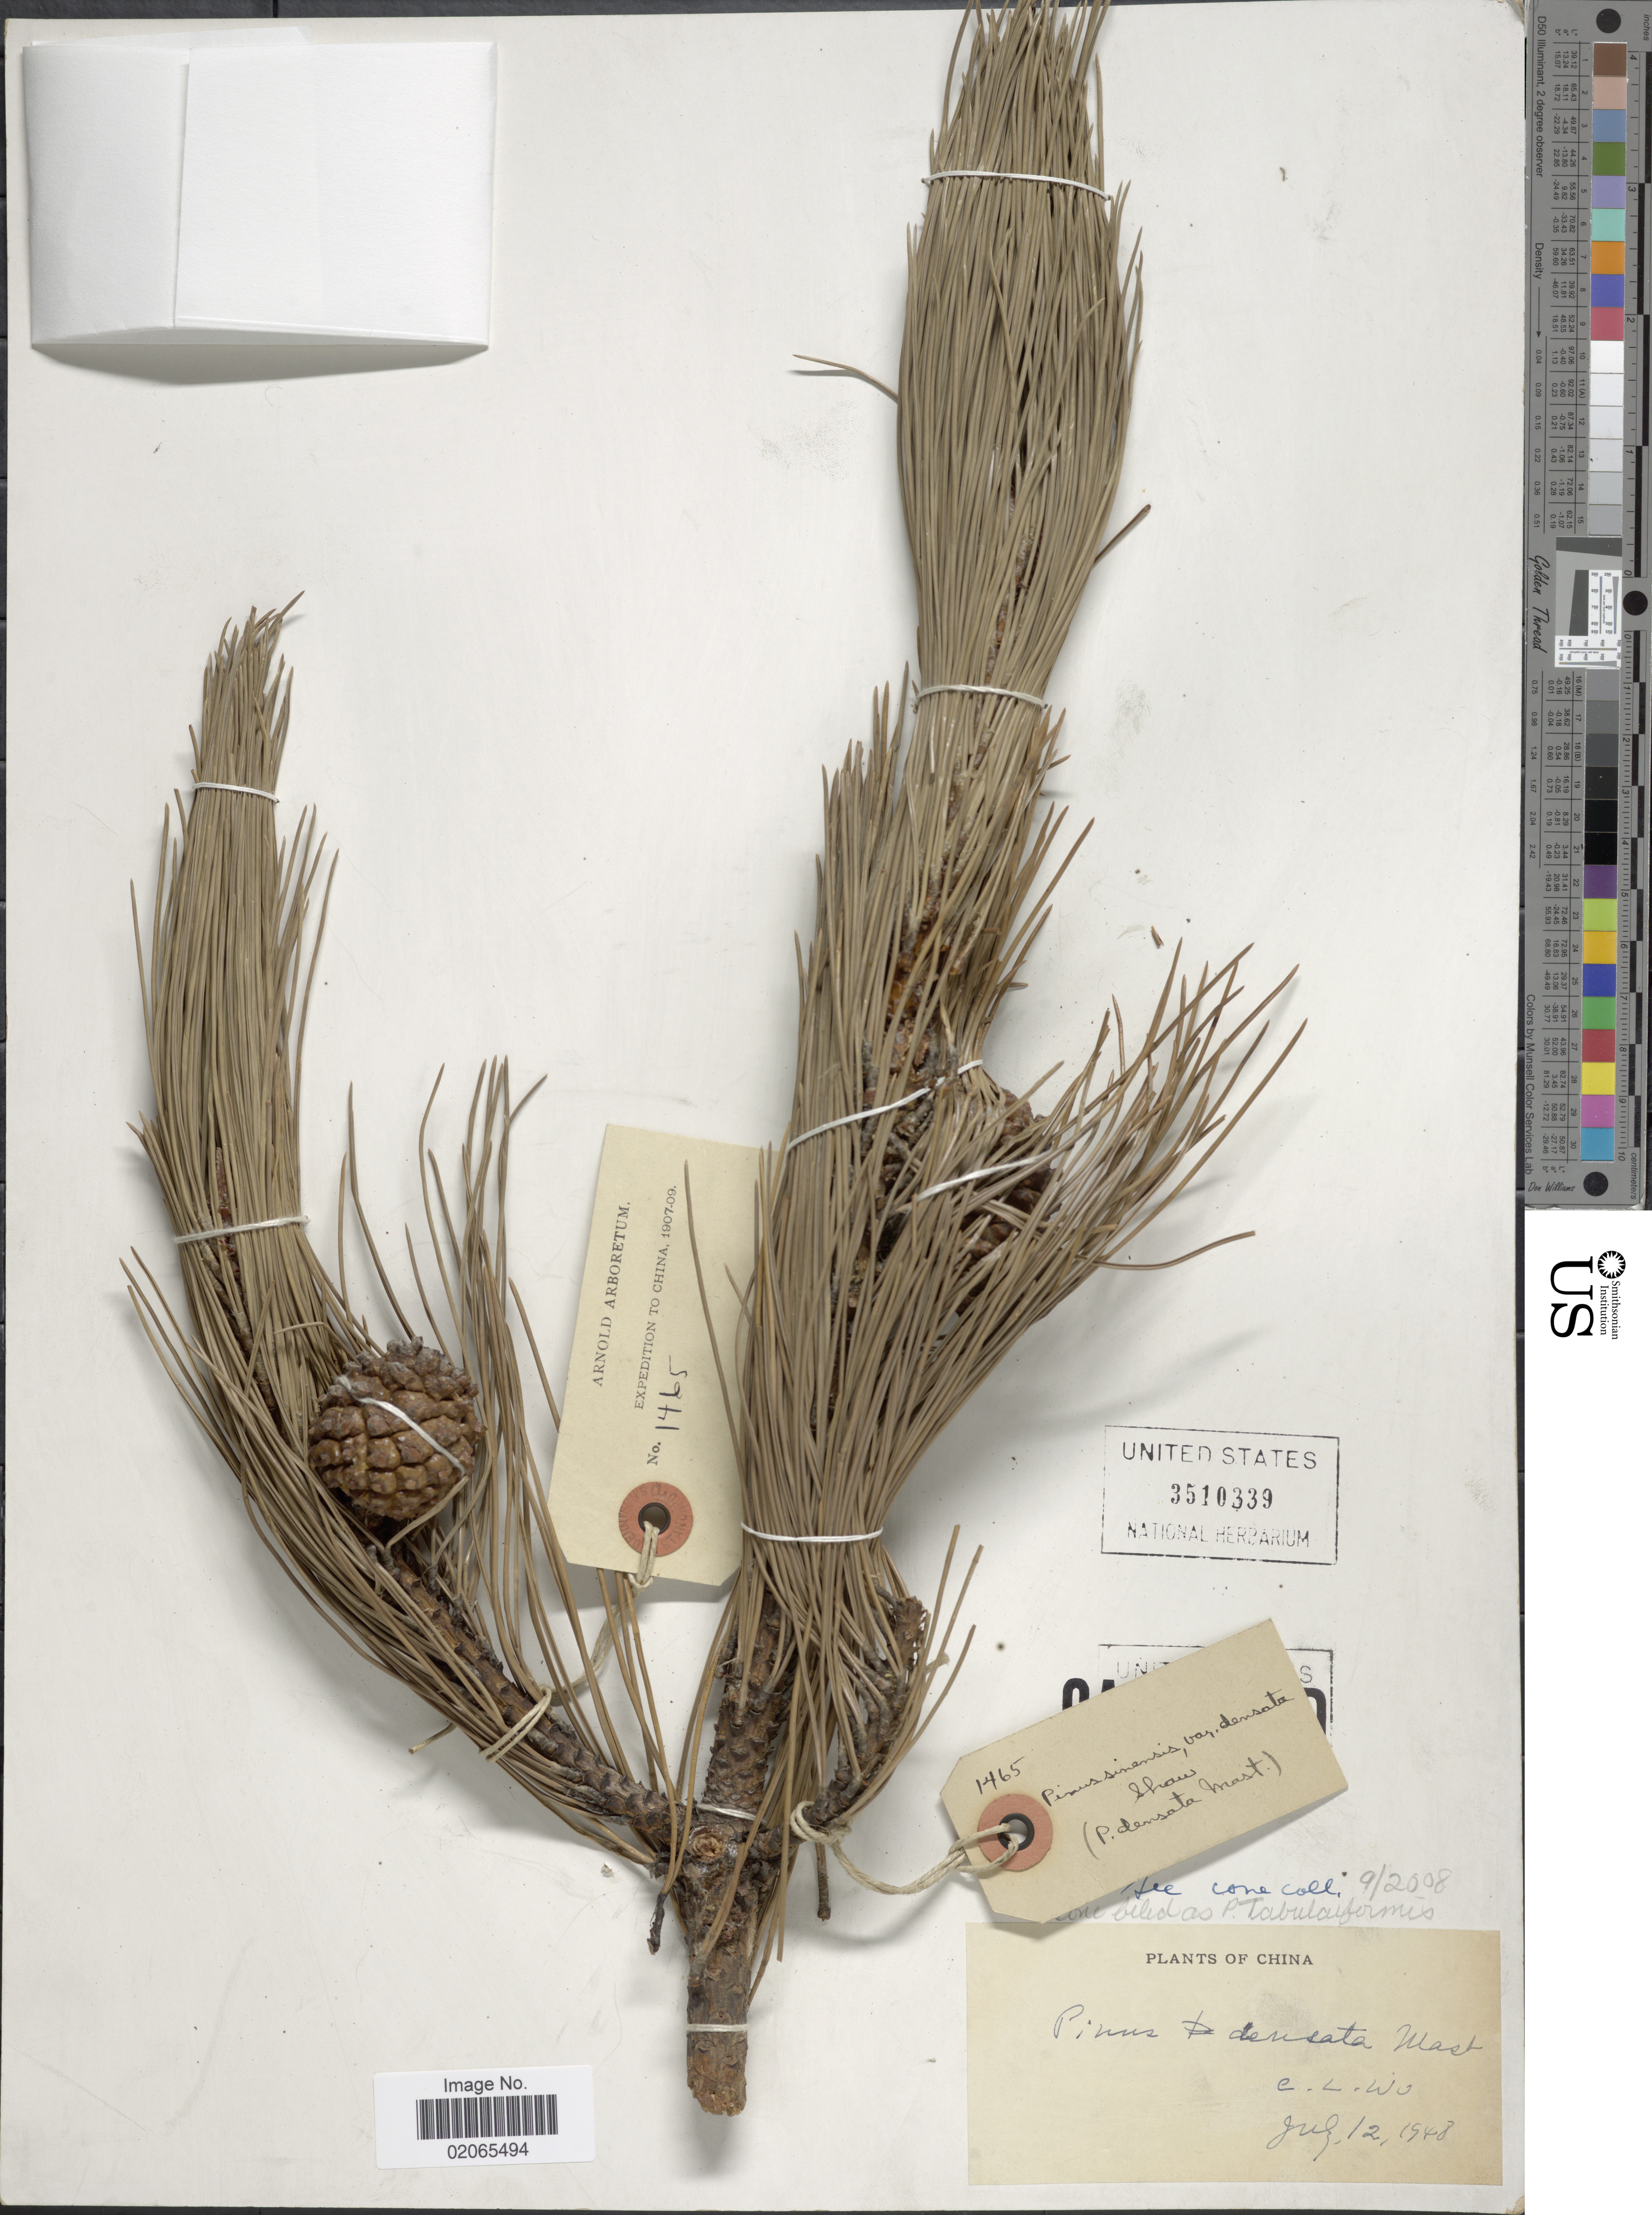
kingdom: Plantae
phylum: Tracheophyta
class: Pinopsida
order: Pinales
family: Pinaceae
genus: Pinus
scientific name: Pinus densata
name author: Mast.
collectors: E. Wilson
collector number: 1465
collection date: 1907/1909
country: China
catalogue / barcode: US 3510339